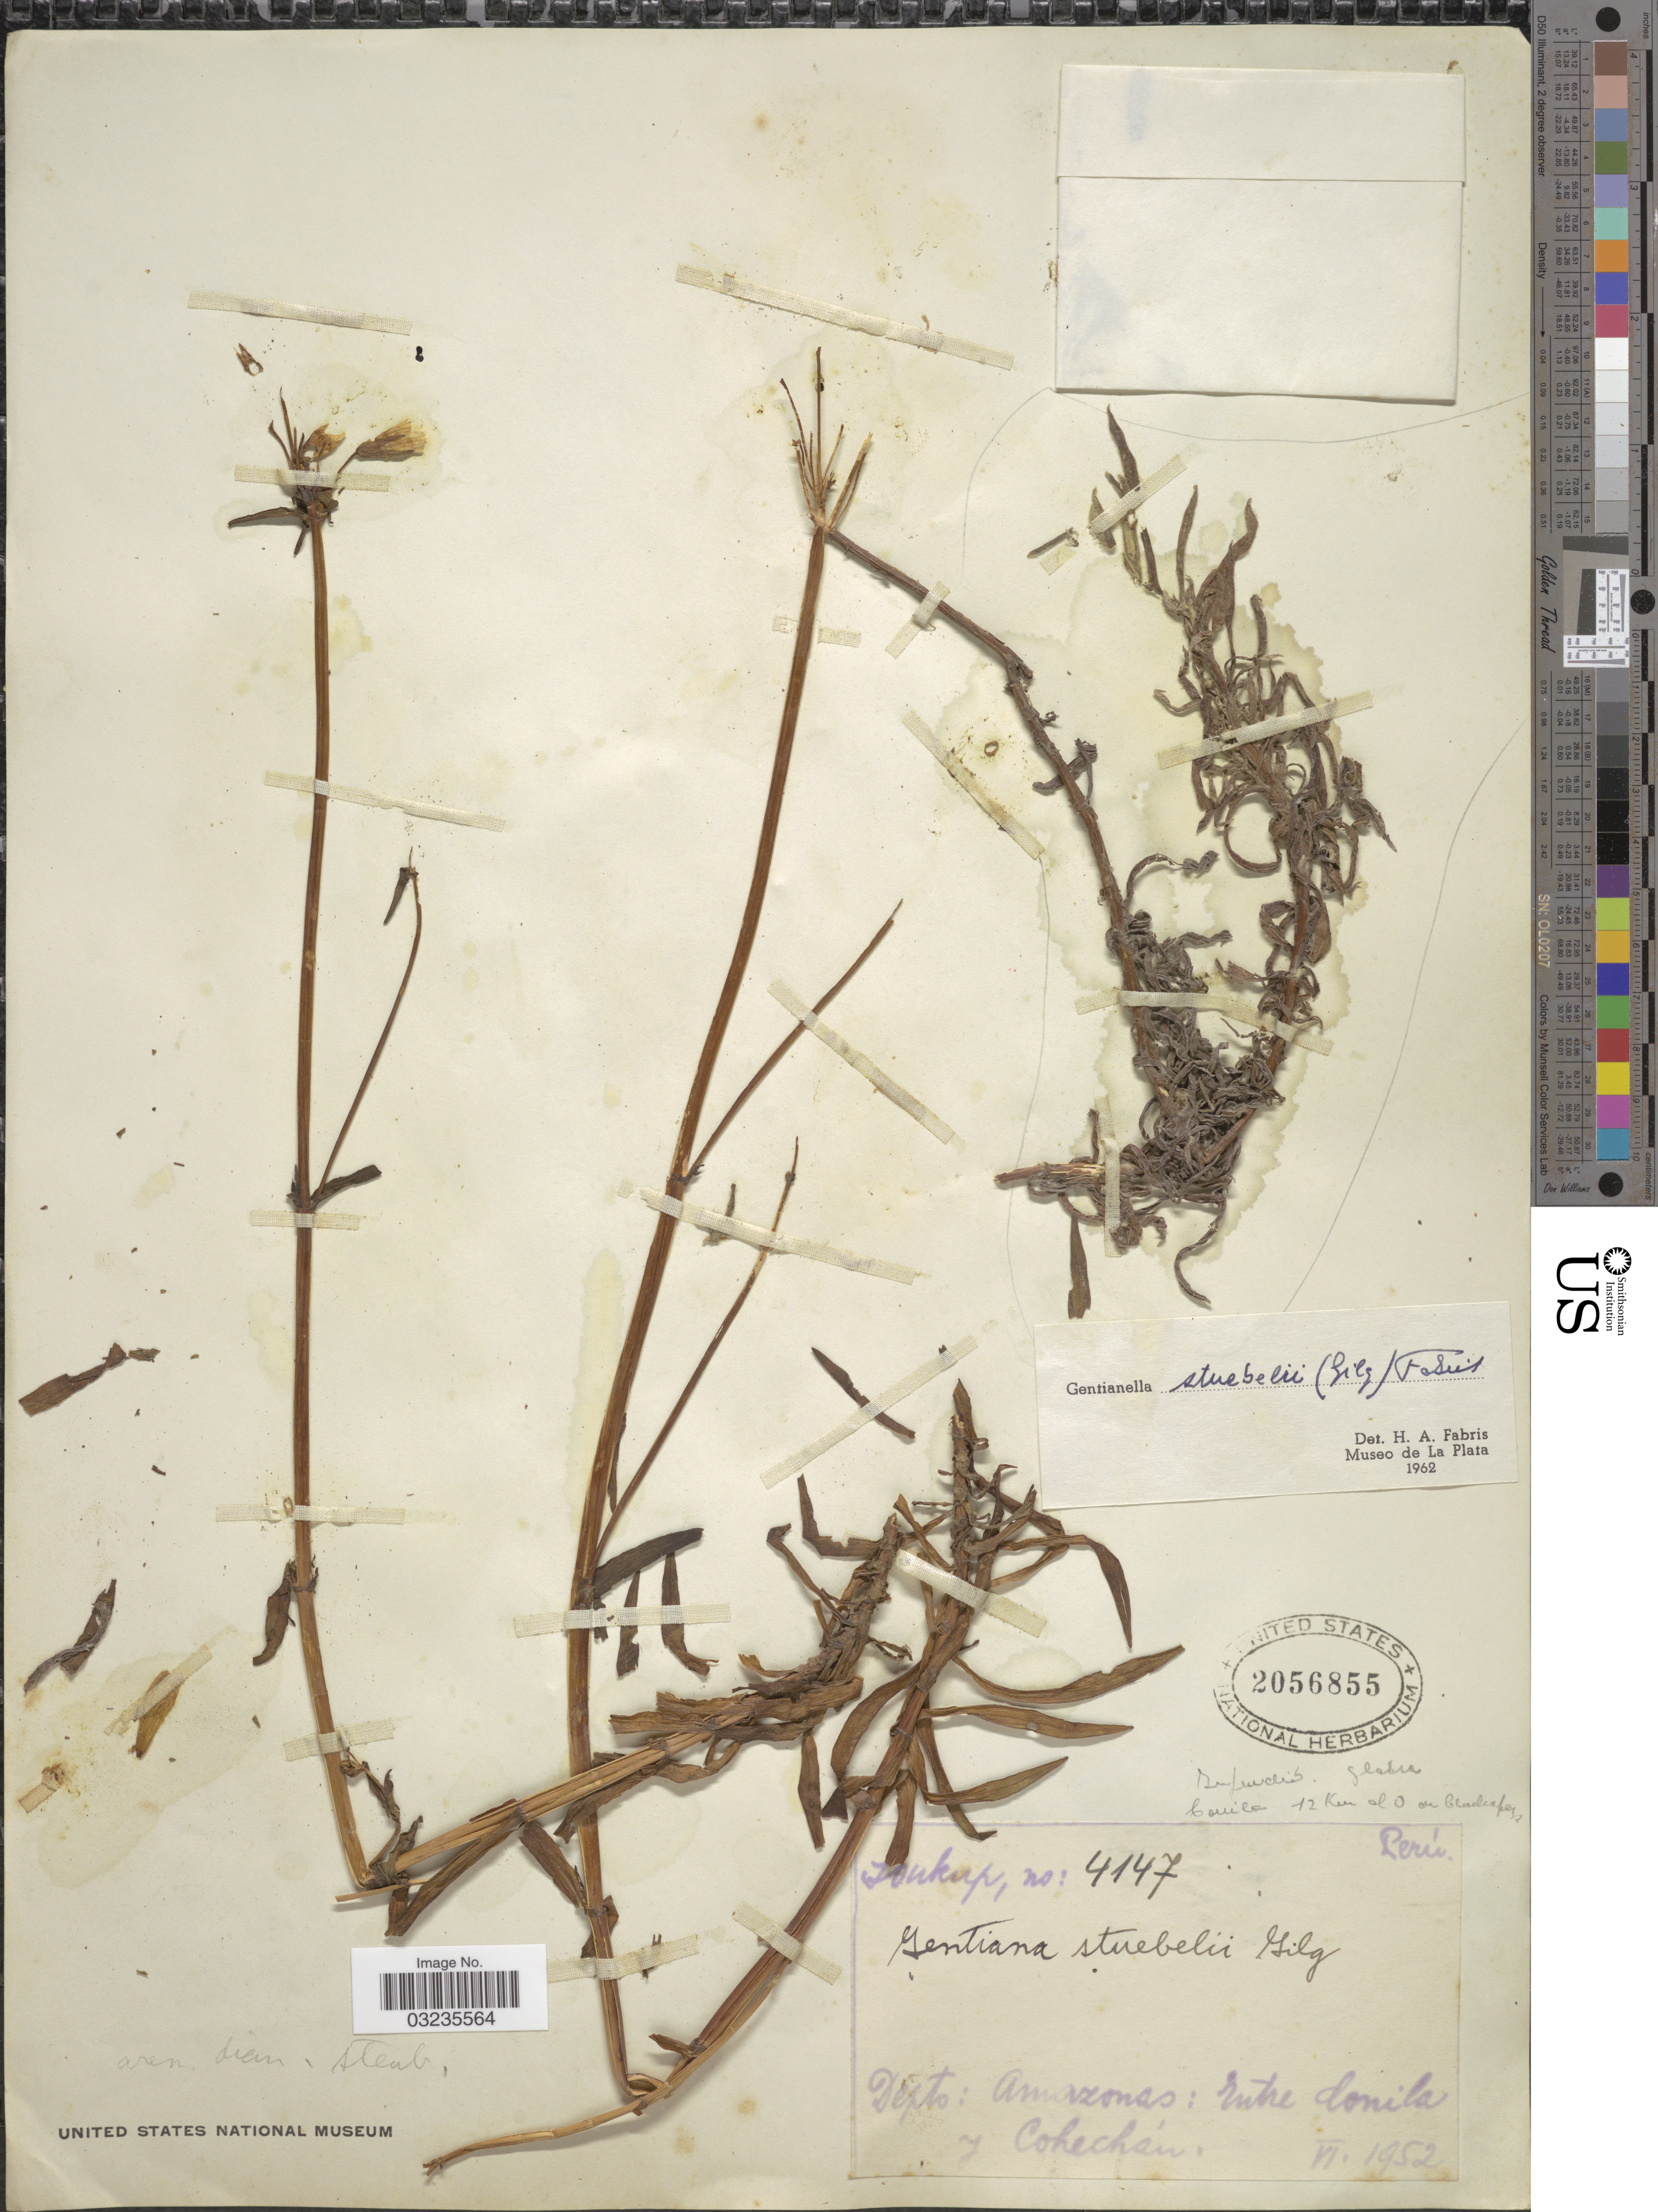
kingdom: Plantae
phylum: Tracheophyta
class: Magnoliopsida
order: Gentianales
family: Gentianaceae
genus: Gentiana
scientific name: Gentiana stuebelii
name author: Gilg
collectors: -- Soukup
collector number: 4147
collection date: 1952-06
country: Peru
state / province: Amazonas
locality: Depto: Amazonas: Entre Conila y Cohechán.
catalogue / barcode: US 2056855